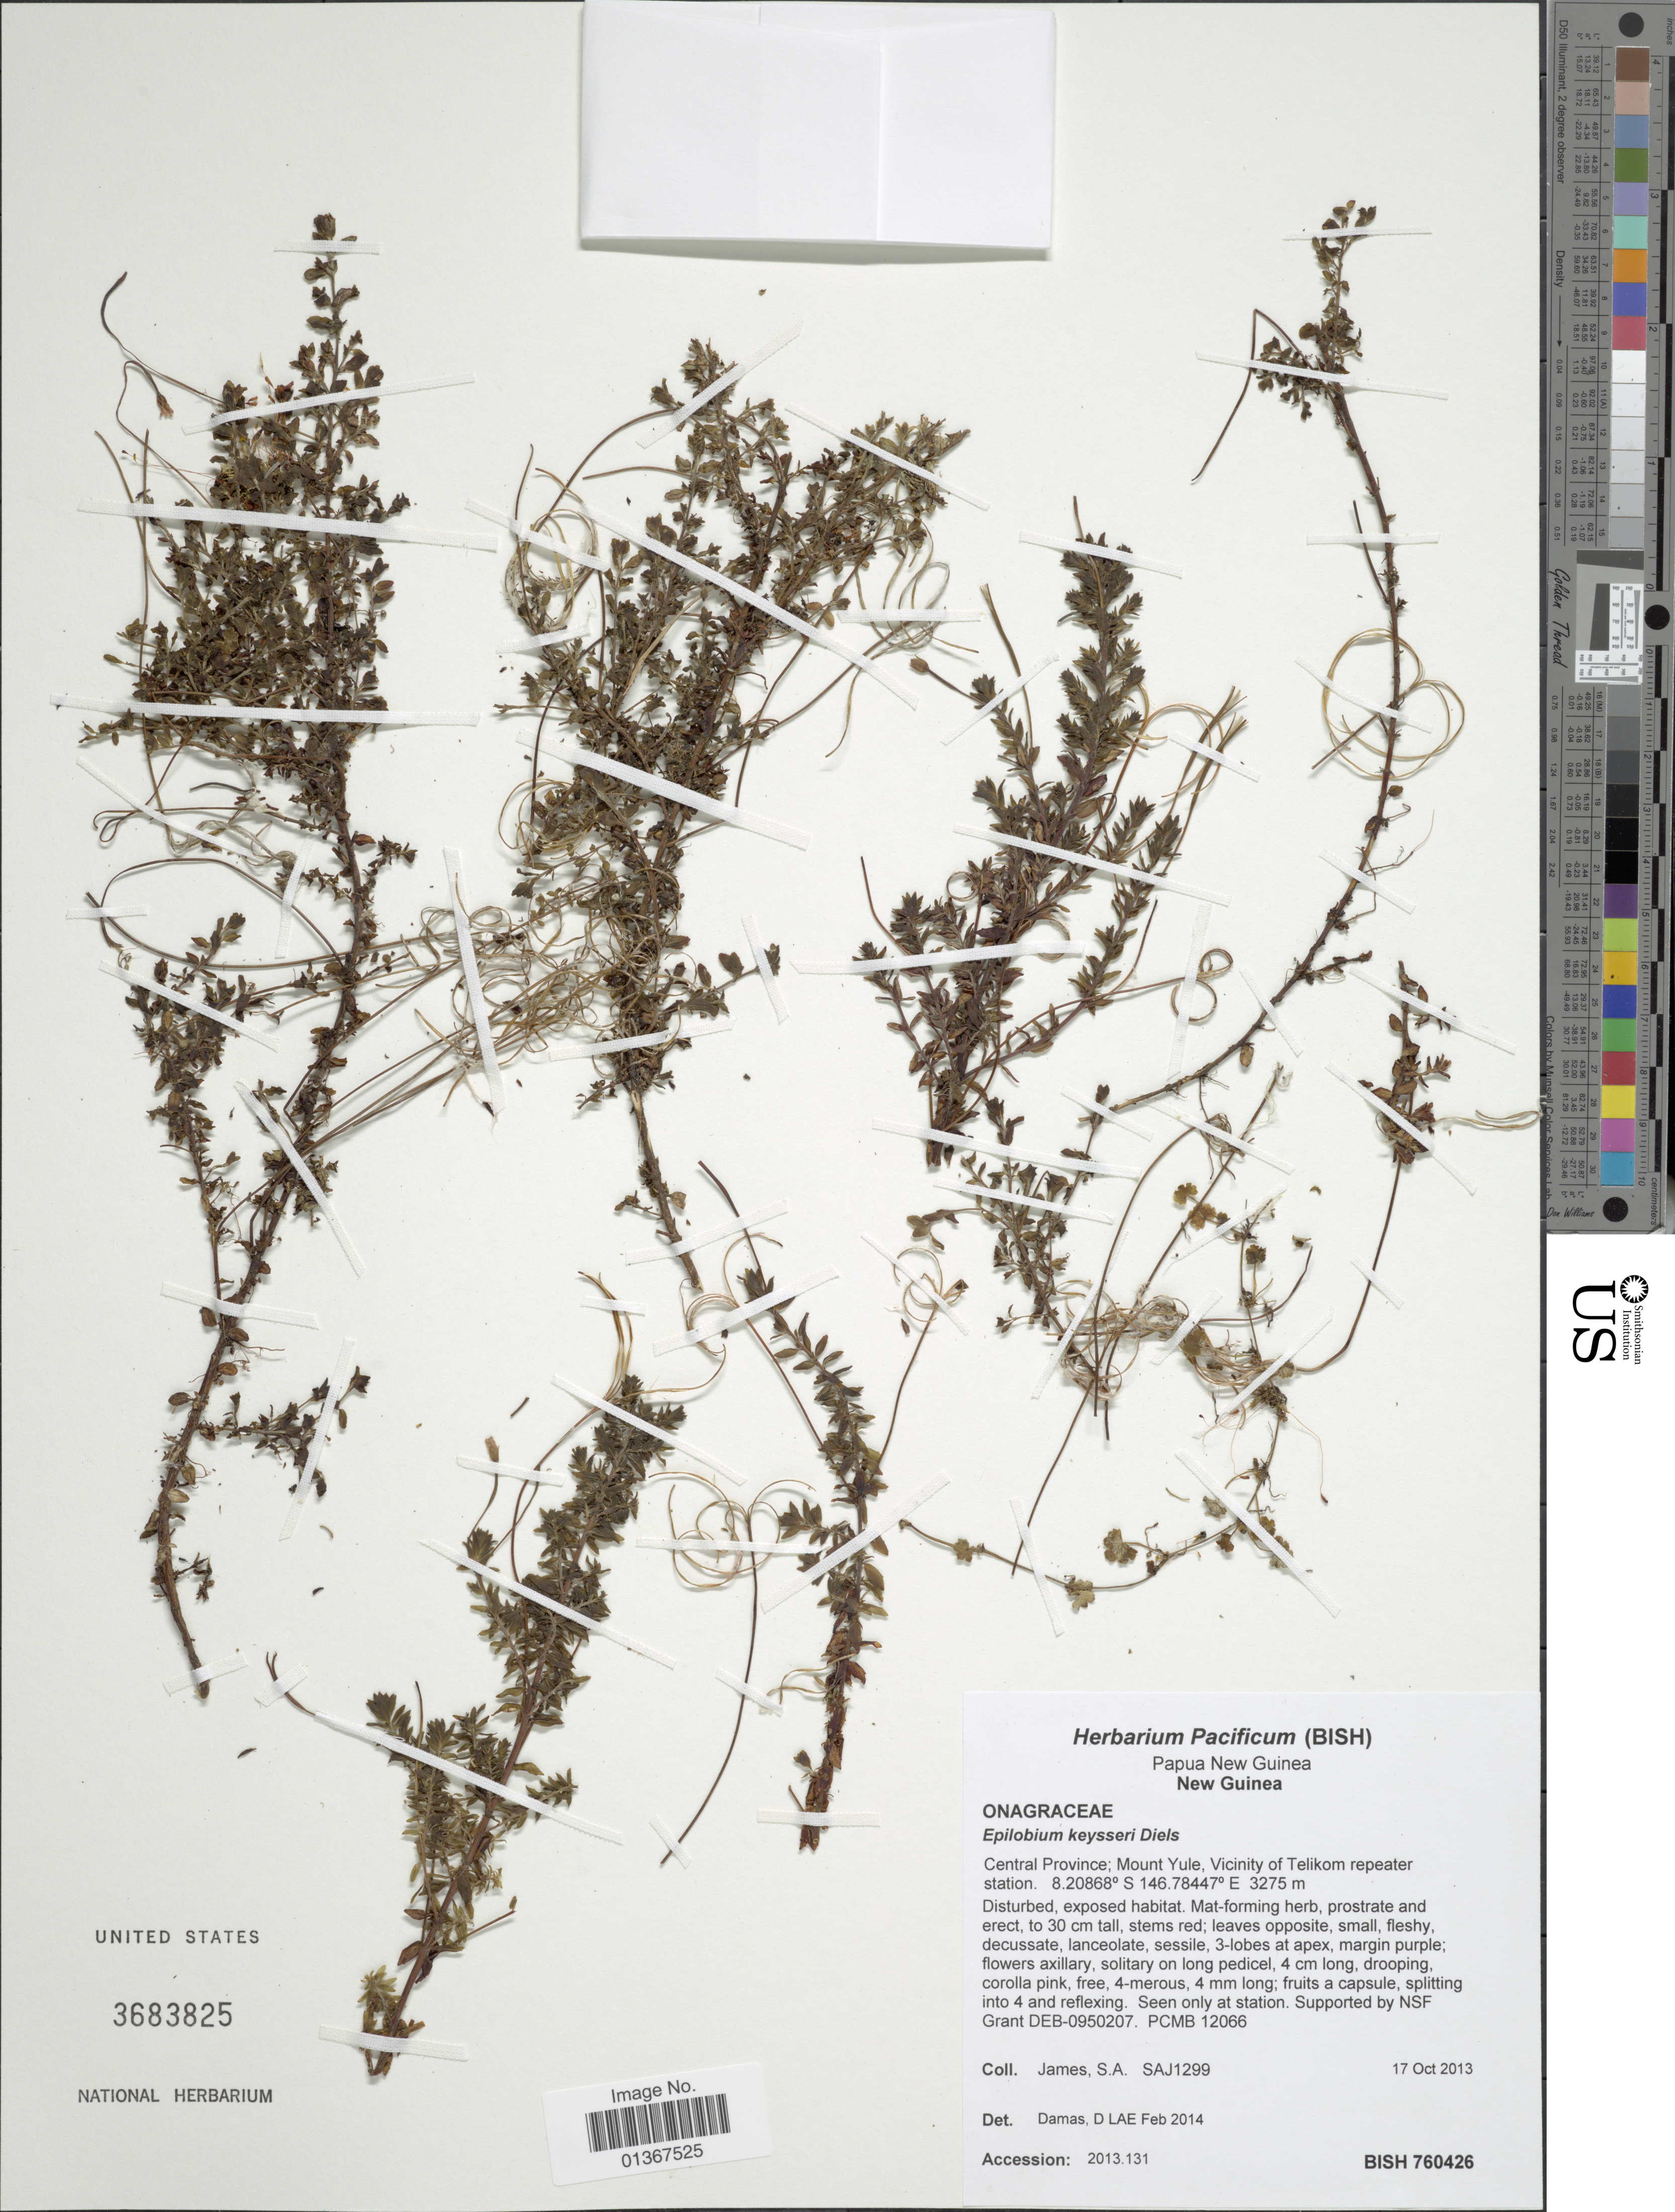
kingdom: Plantae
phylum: Tracheophyta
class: Magnoliopsida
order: Myrtales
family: Onagraceae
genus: Epilobium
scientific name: Epilobium keysseri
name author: Diels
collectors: S. James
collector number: SAJ1299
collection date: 2013-10-17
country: Papua New Guinea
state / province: Central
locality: New Guinea. Central Province; Mount Yule, Vicinity of Telikom repeater station.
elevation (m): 3275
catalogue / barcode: US 3683825